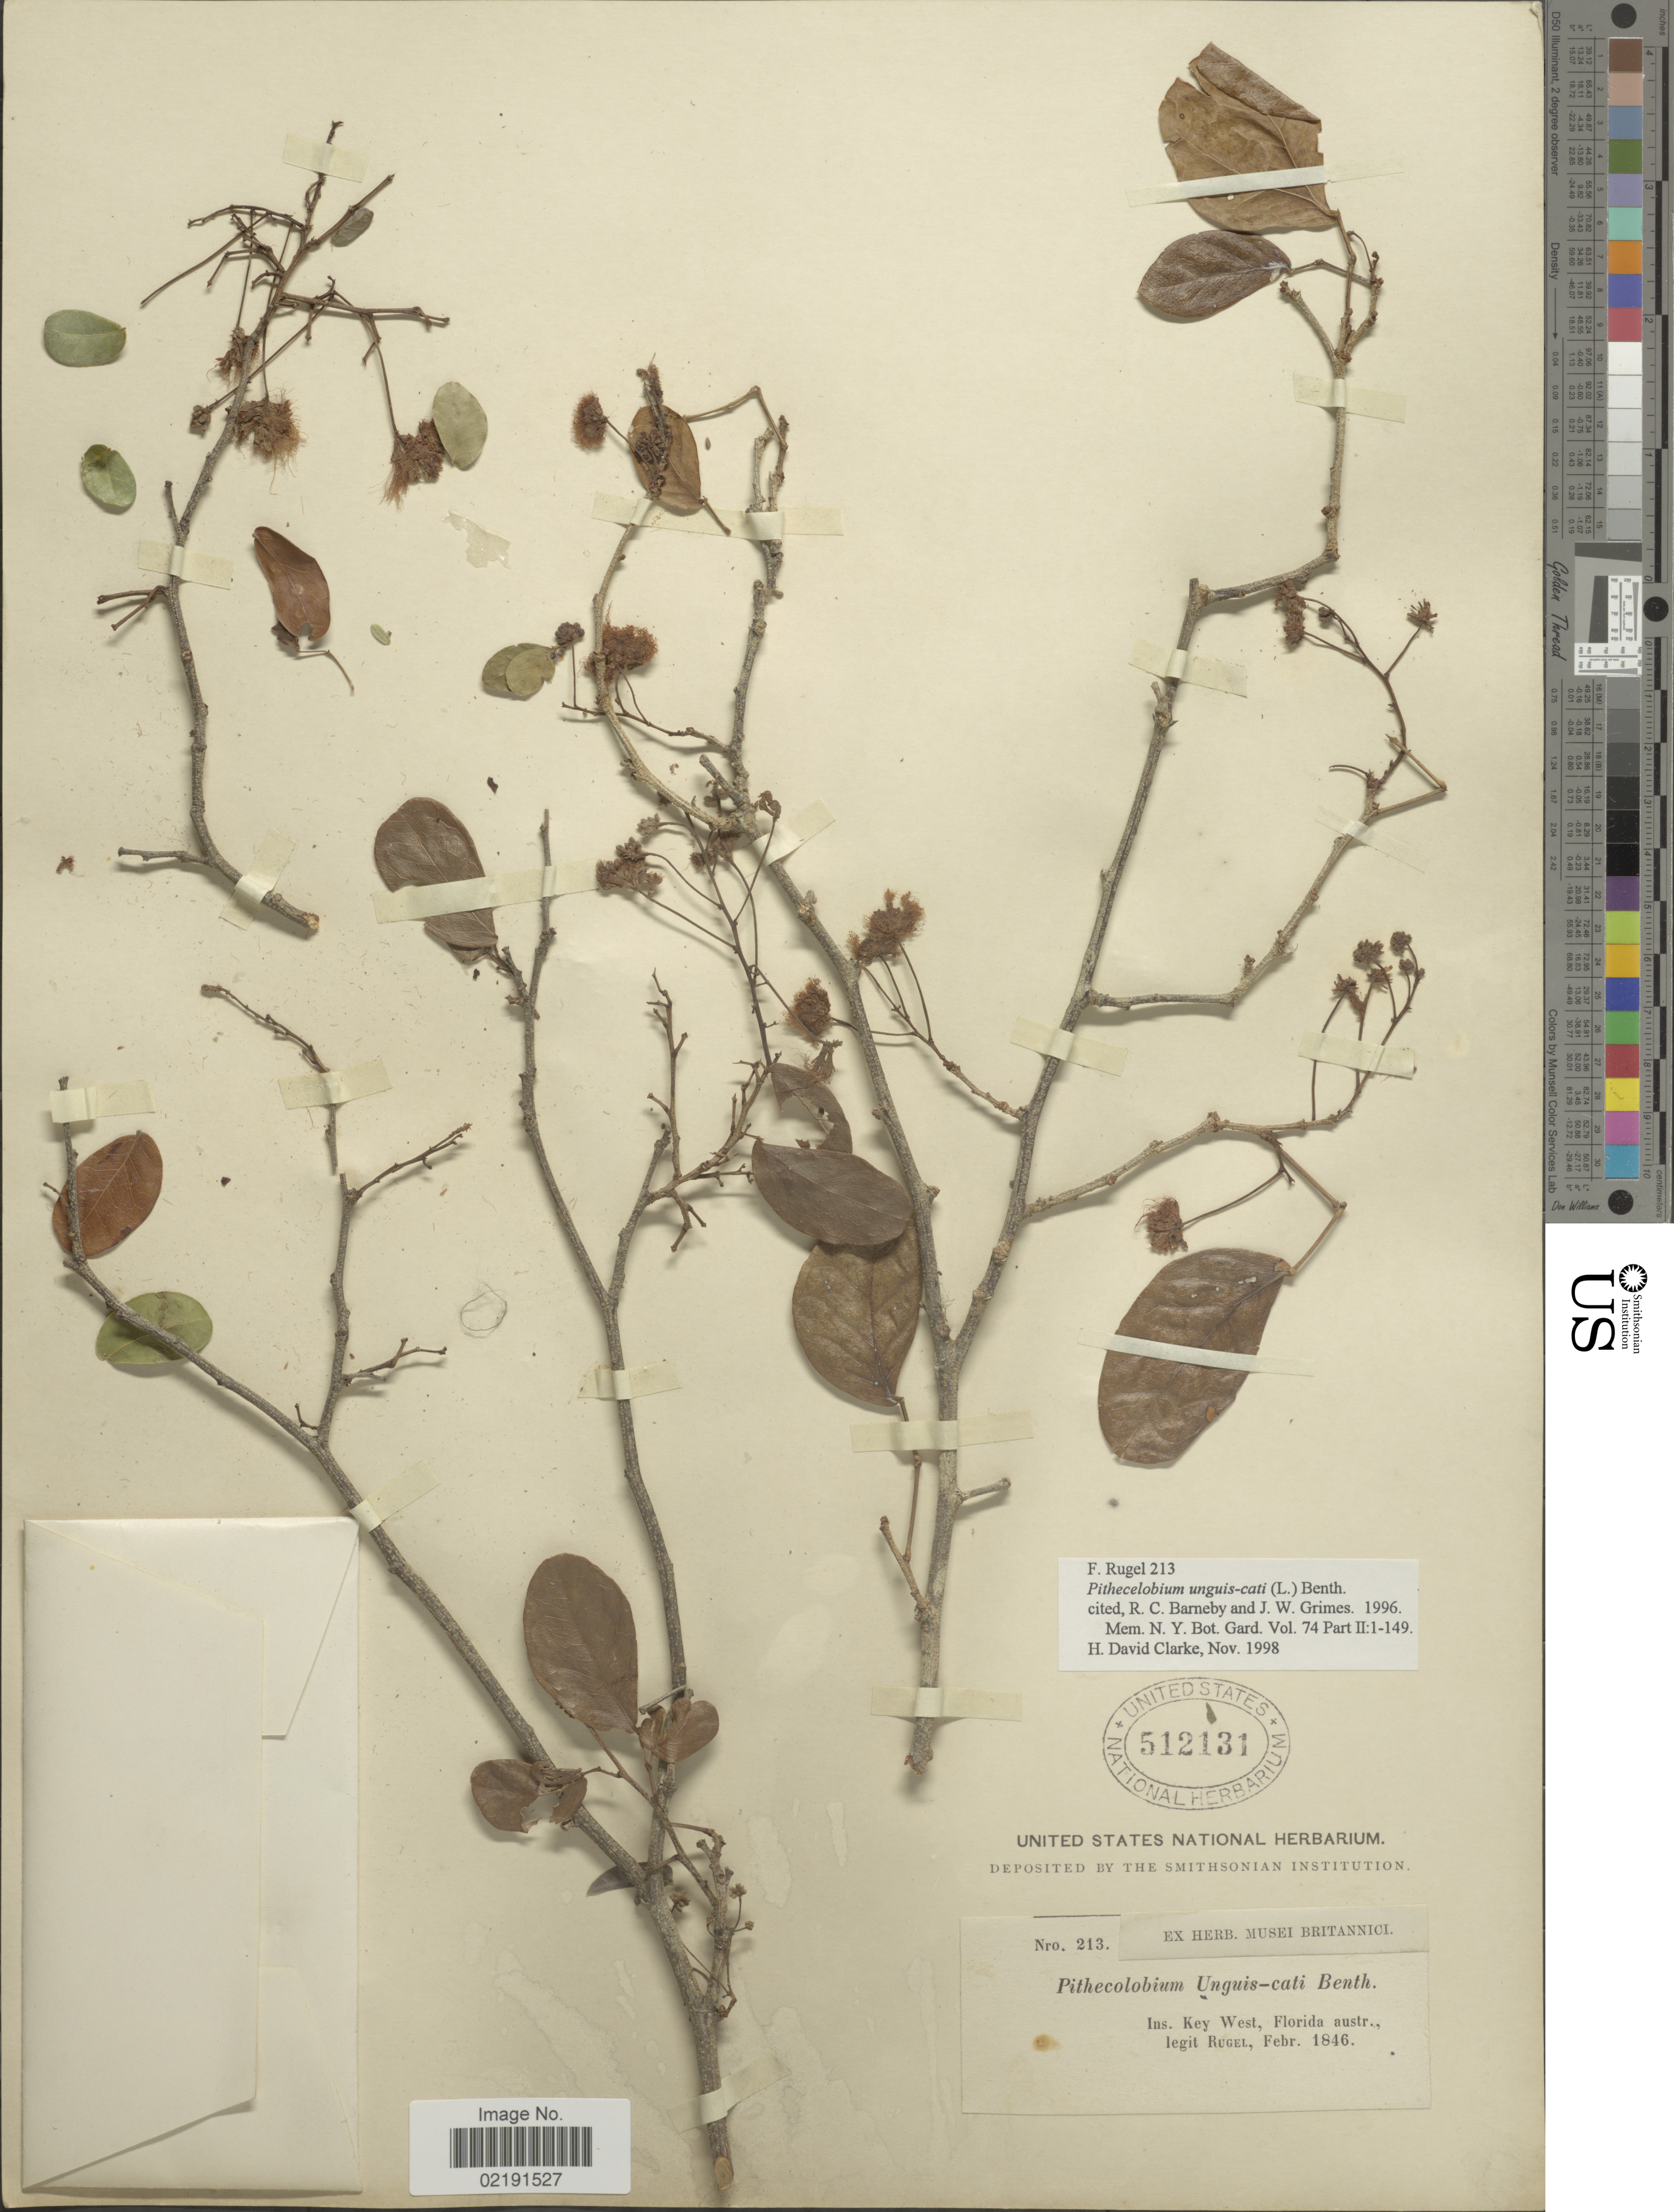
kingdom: Plantae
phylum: Tracheophyta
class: Magnoliopsida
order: Fabales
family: Fabaceae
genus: Pithecellobium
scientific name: Pithecellobium unguis-cati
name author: (L.) Benth.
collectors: Rugel, --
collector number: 213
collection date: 1846-02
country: United States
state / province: Florida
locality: Ins. Key West, Florida austr.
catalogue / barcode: US 512131